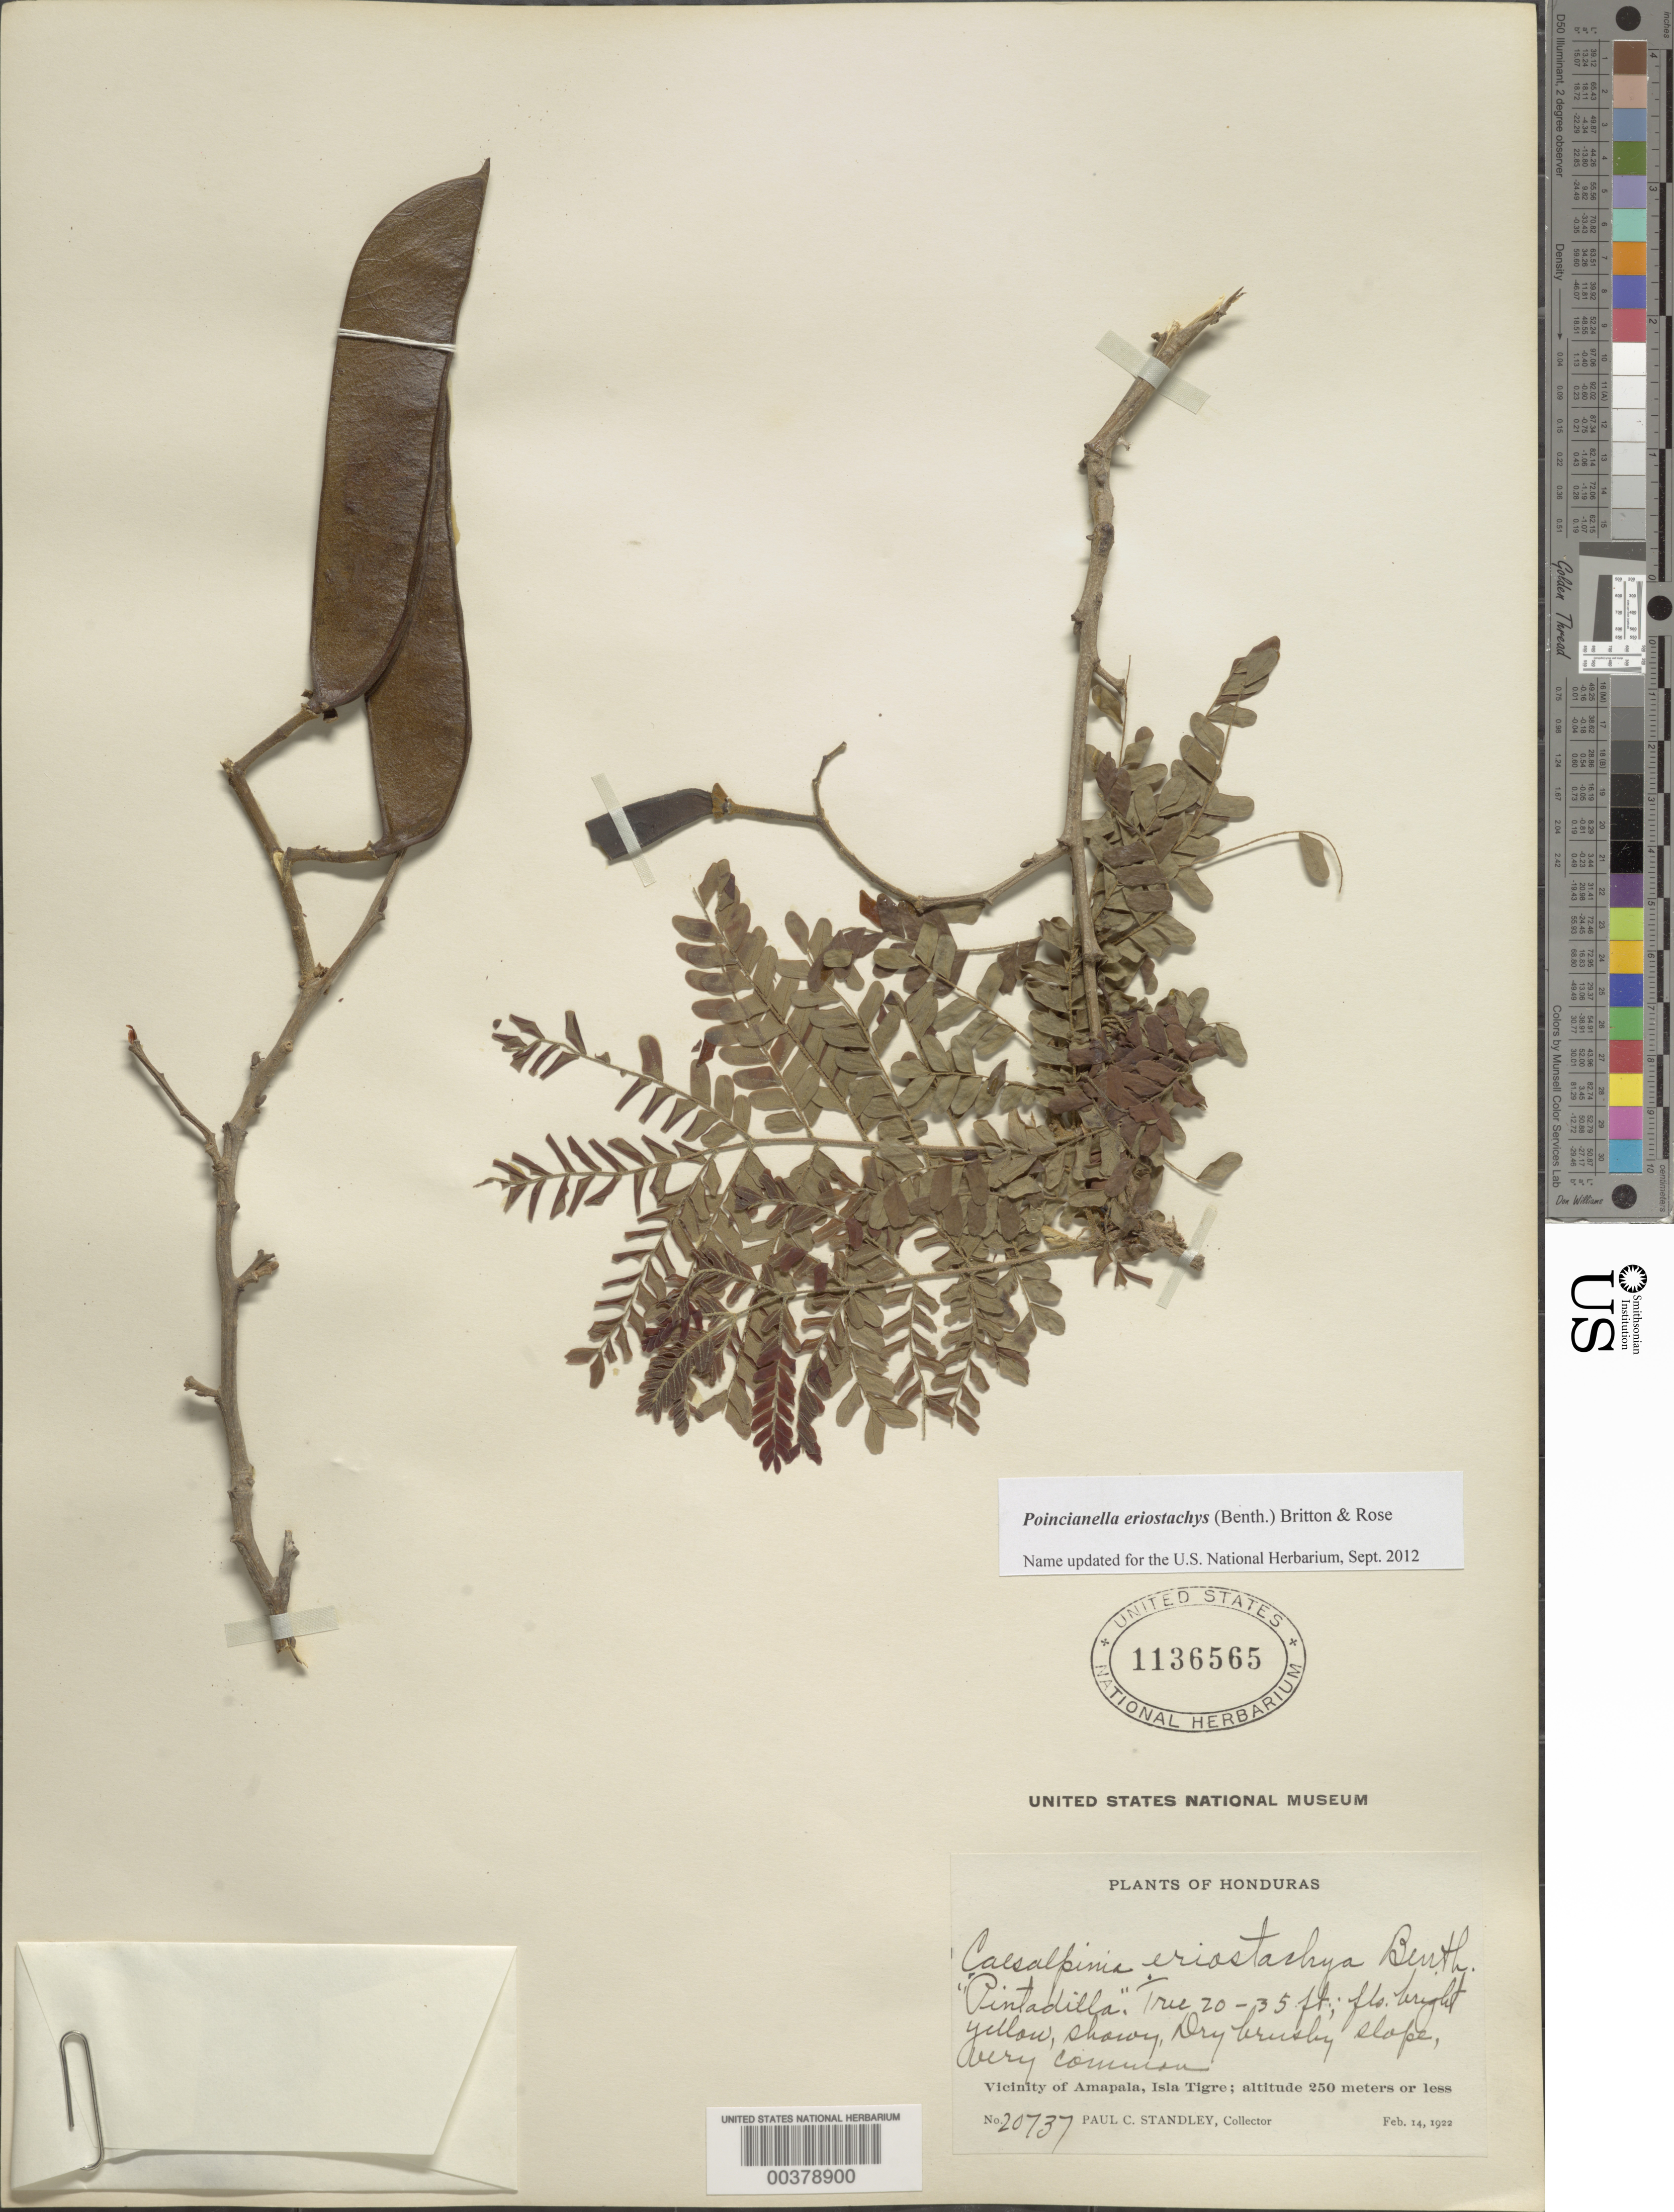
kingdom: Plantae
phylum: Tracheophyta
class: Magnoliopsida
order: Fabales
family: Fabaceae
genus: Cenostigma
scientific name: Cenostigma eriostachys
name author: (Benth.) Gagnon & G.P. Lewis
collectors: P. C. Standley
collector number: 20737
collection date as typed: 14 Feb 1922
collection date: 1922-02-14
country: Honduras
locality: Vicinity of amapala, isla tigre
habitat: Dry brushy slope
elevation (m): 250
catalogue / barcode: US 1136565